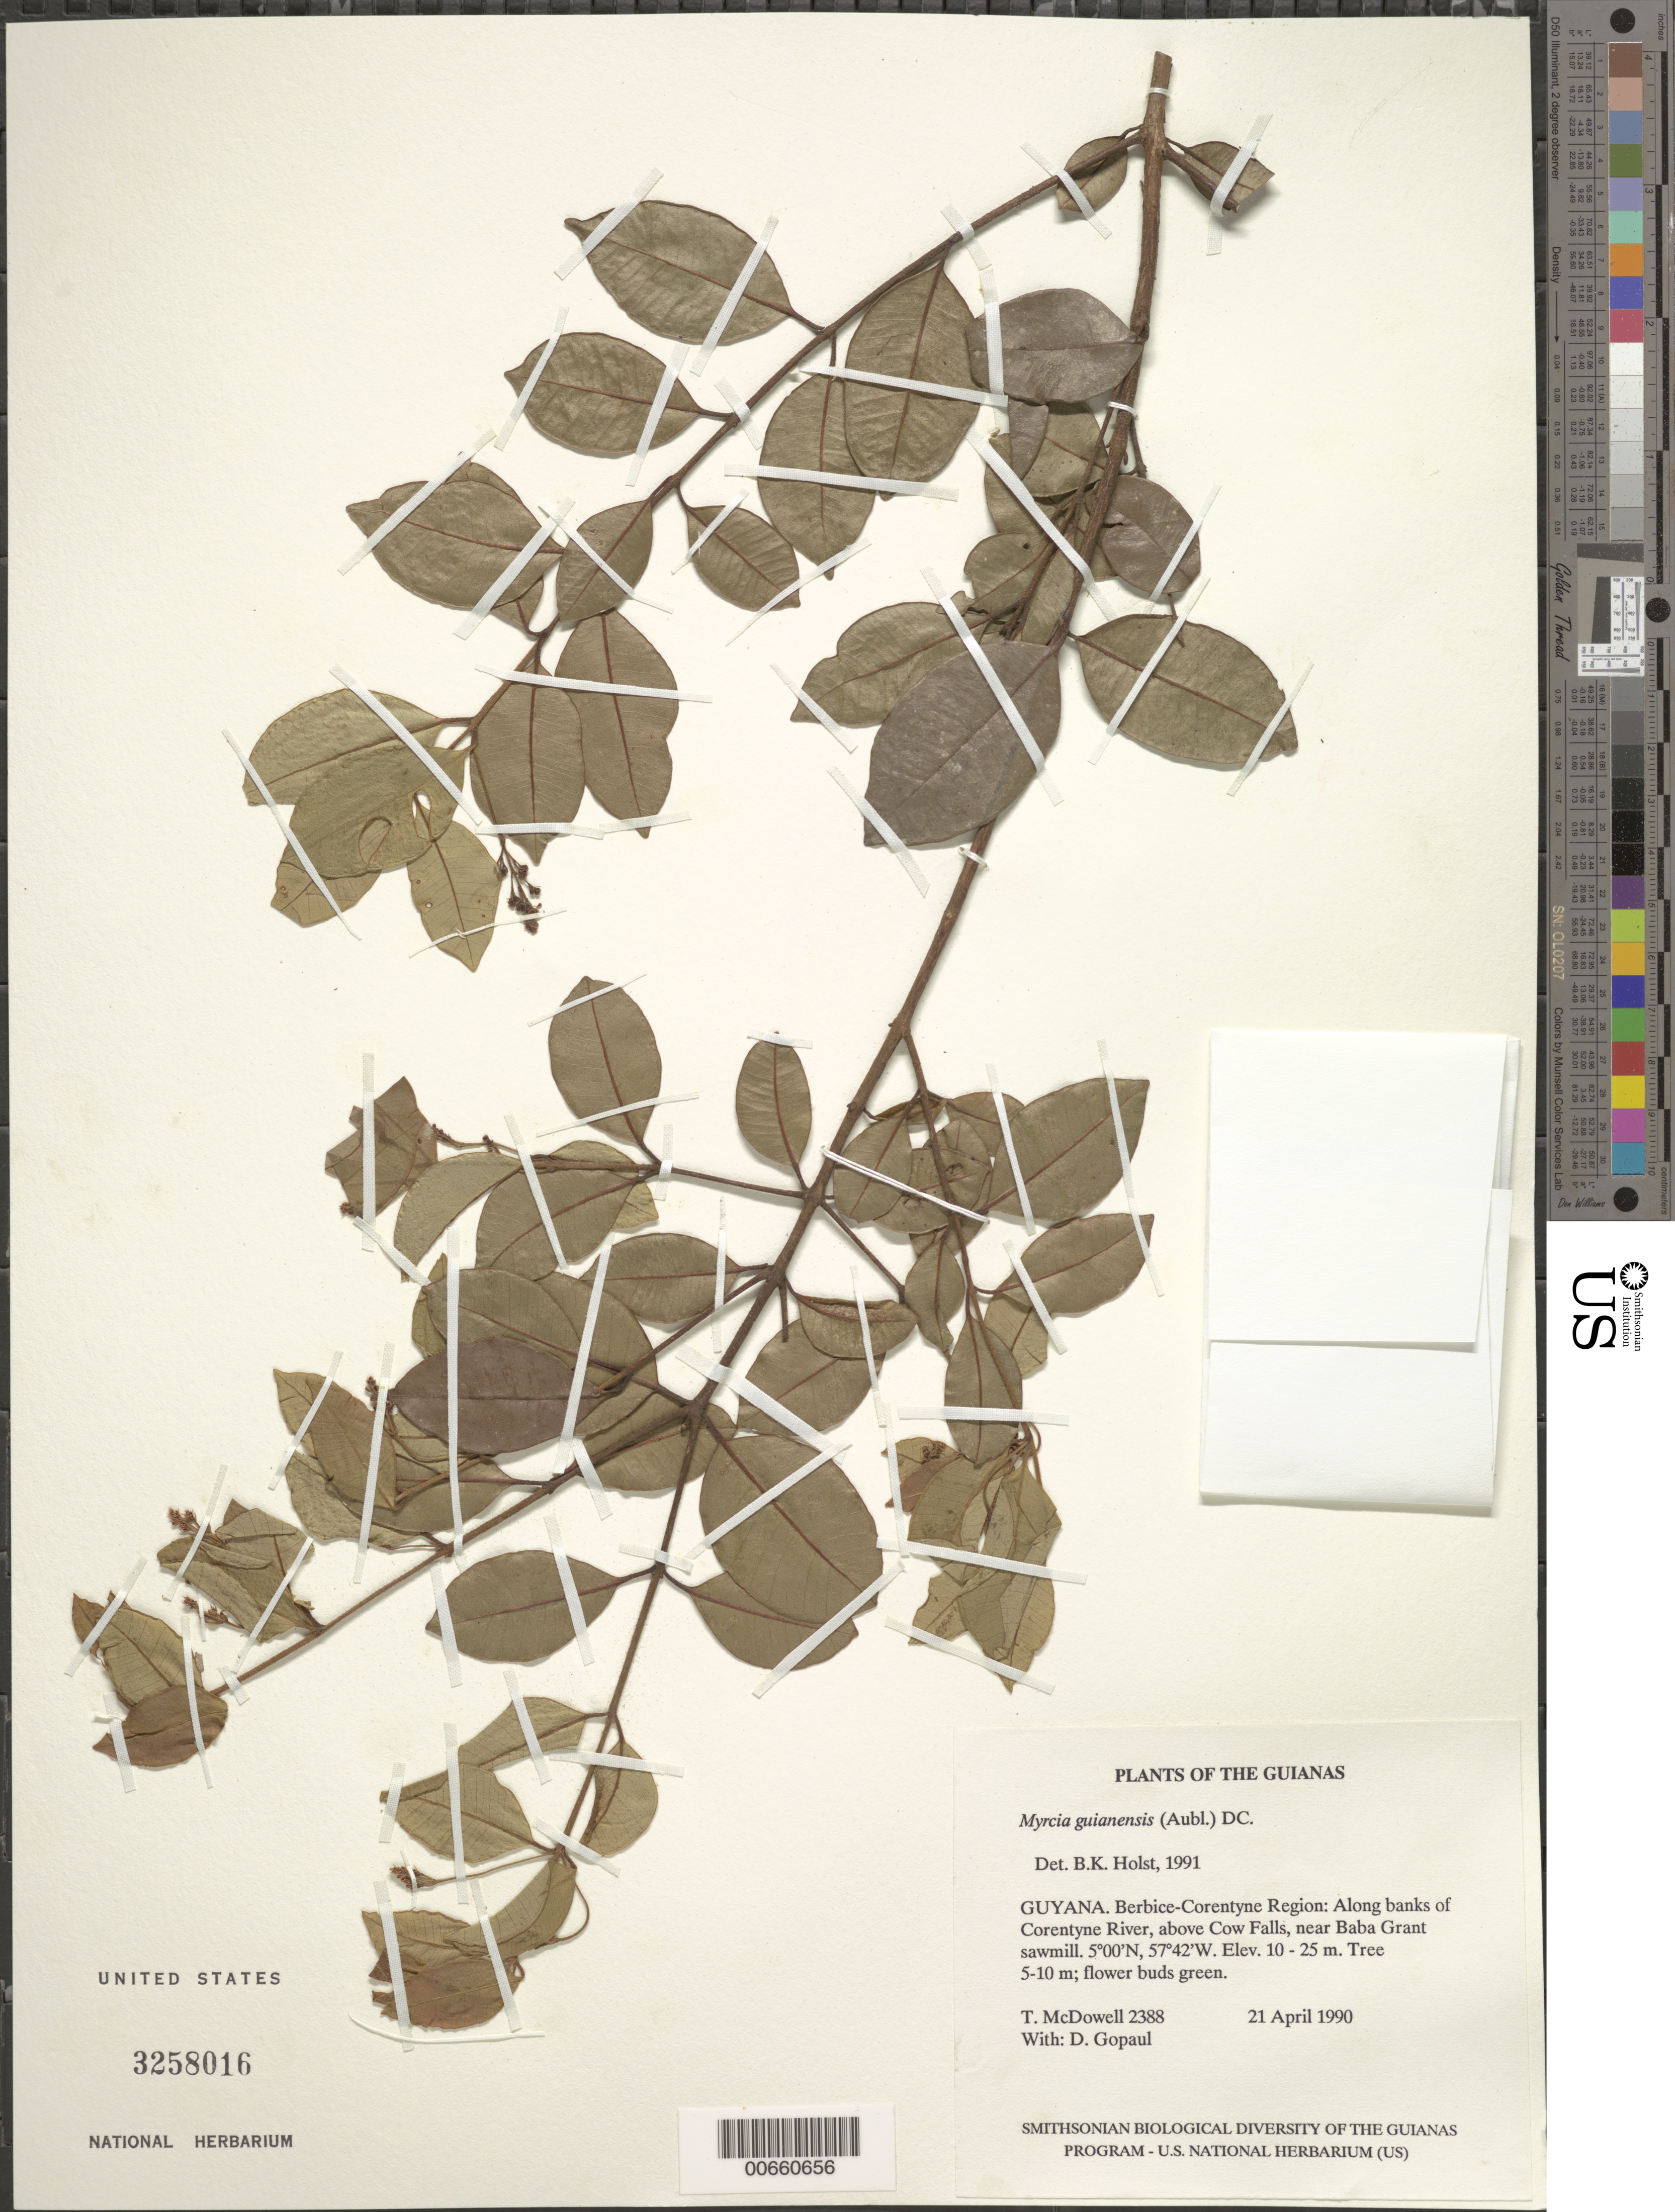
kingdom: Plantae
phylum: Tracheophyta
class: Magnoliopsida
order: Myrtales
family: Myrtaceae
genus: Myrcia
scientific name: Myrcia guianensis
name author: (Aubl.) DC.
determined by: Holst, Bruce K.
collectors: T. McDowell & D. Gopaul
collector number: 2388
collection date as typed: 20 April 1990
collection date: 1990-04-20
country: Guyana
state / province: E. Berbice-Corentyne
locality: Corentyne River, between Cow Falls and Baba Grant sawmill landing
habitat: Along banks of river at flood level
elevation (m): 10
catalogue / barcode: US 3258016